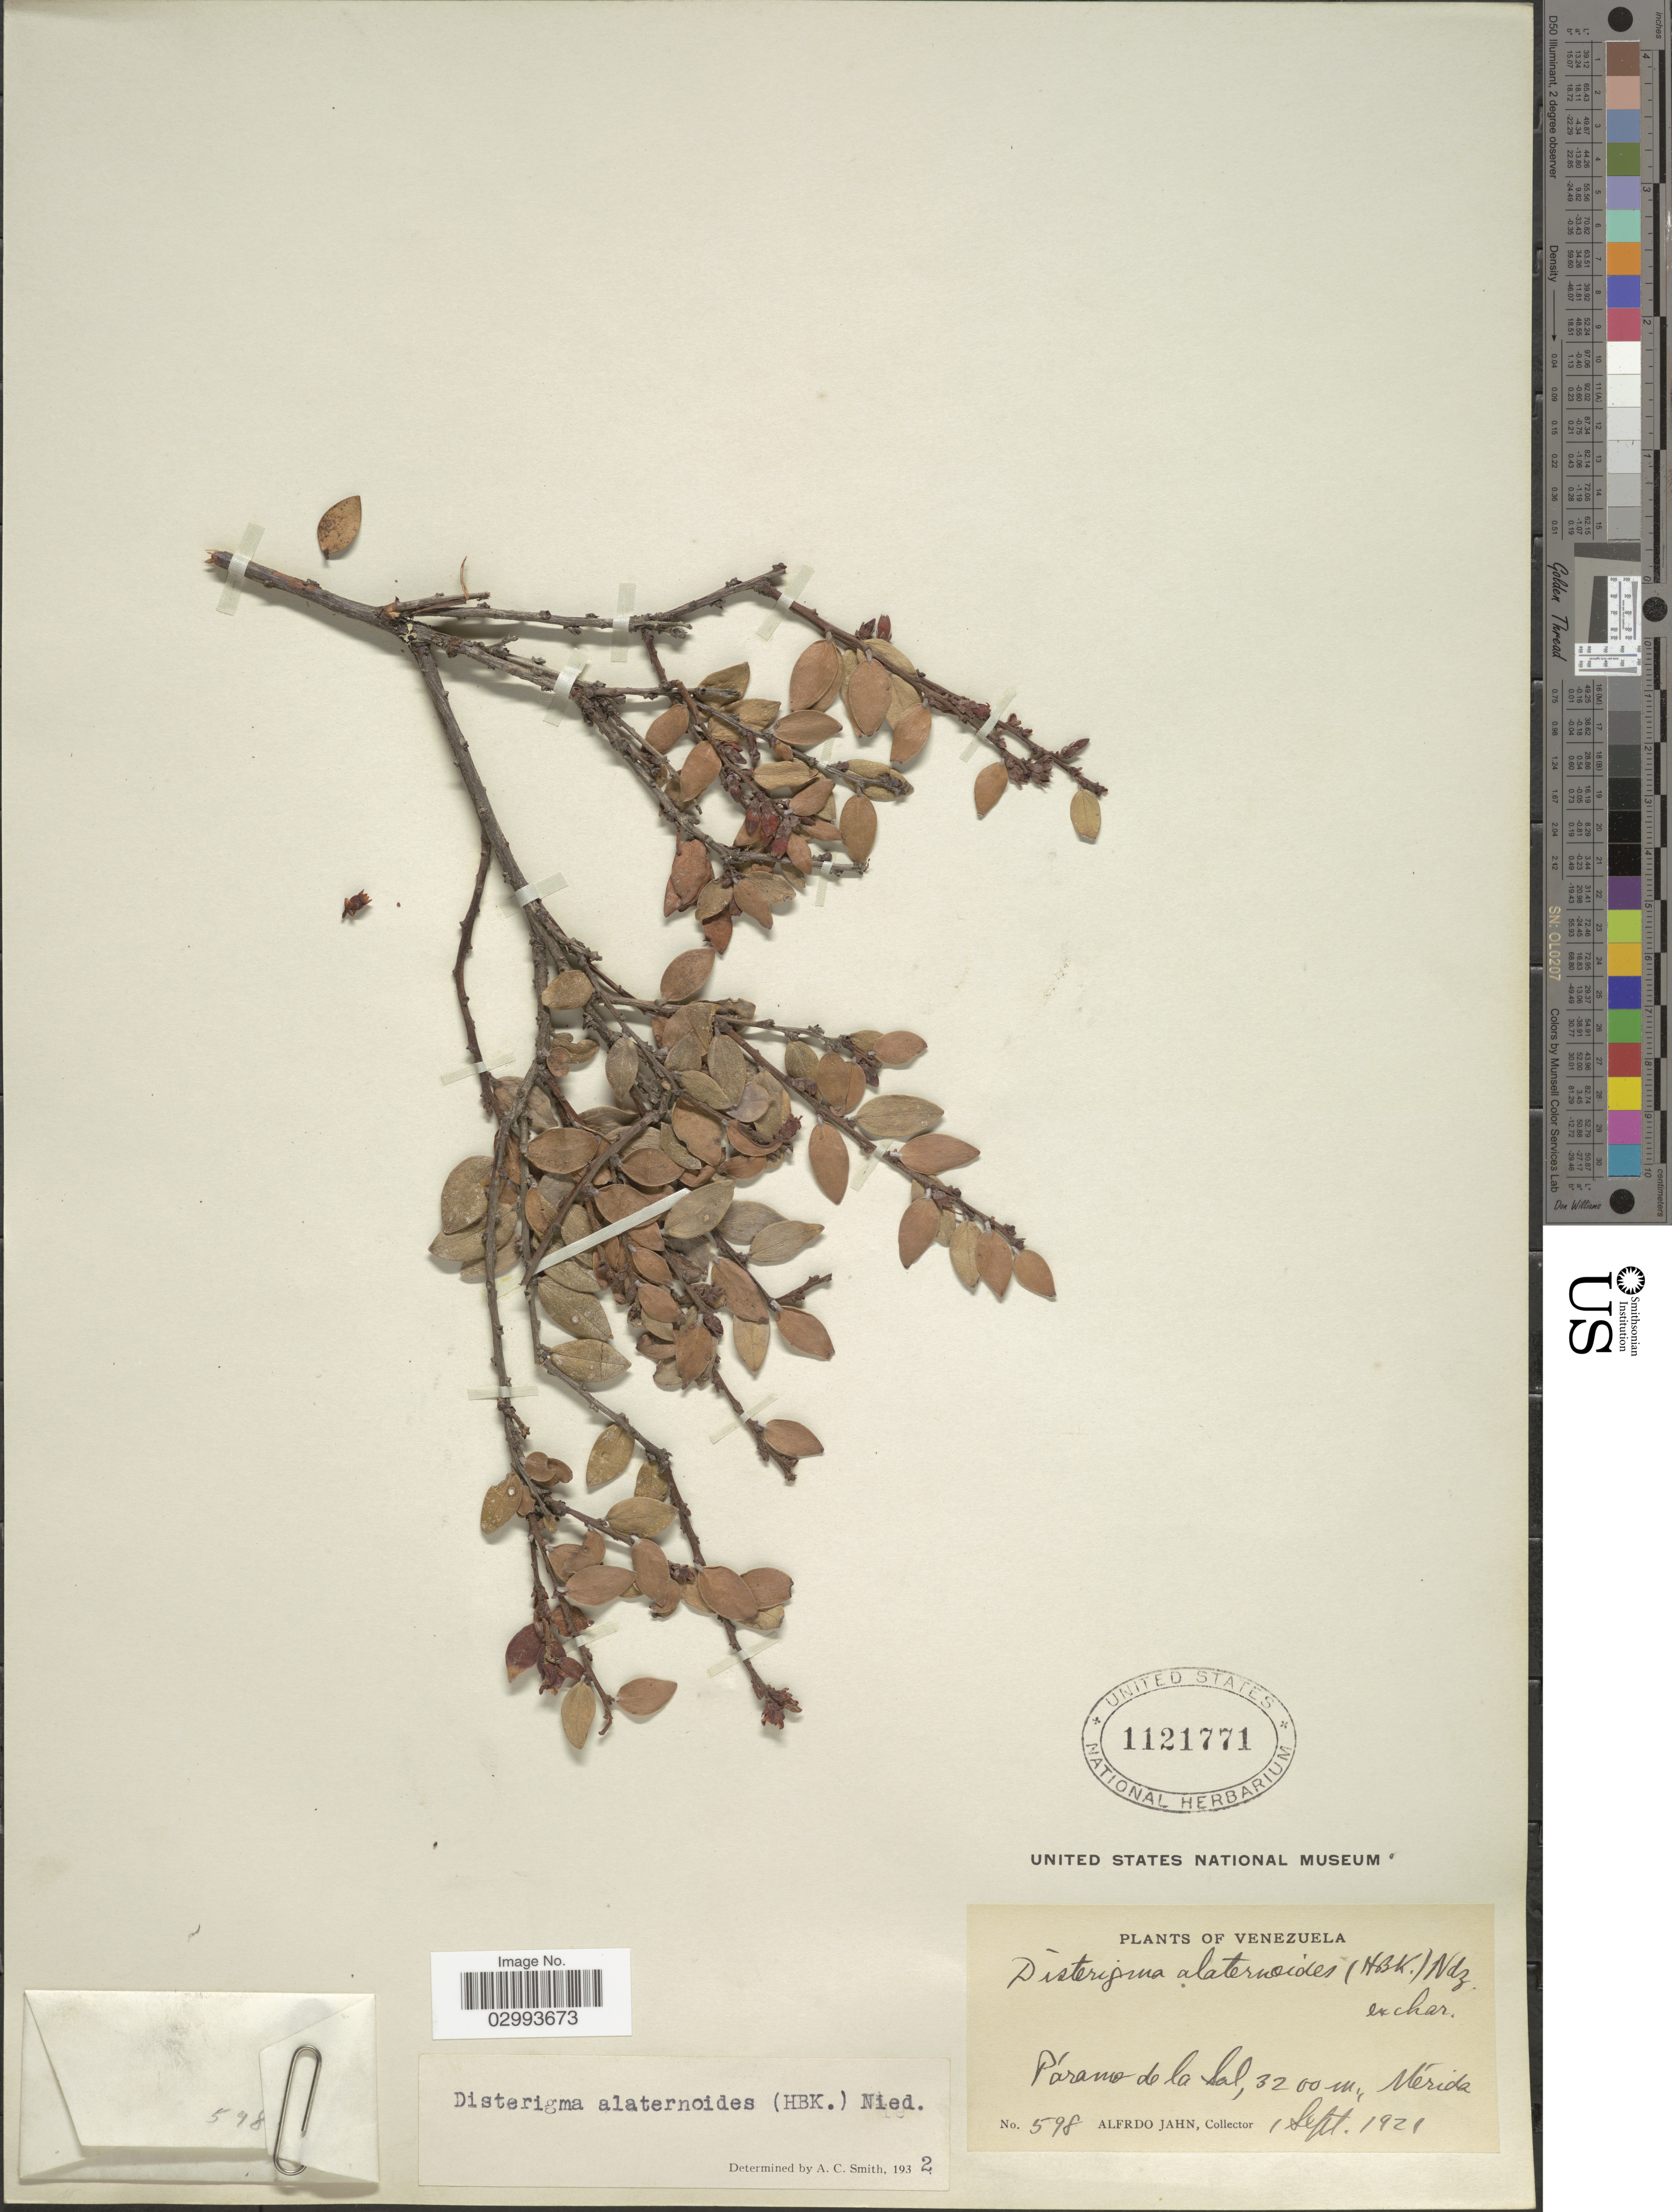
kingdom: Plantae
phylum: Tracheophyta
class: Magnoliopsida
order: Ericales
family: Ericaceae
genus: Disterigma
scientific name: Disterigma alaternoides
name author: (Kunth) Nied.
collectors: A. Jahn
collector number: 598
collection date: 1921-09-01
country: Venezuela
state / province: Mérida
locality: Páramo de la Sal.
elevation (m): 3200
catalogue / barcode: US 1121771